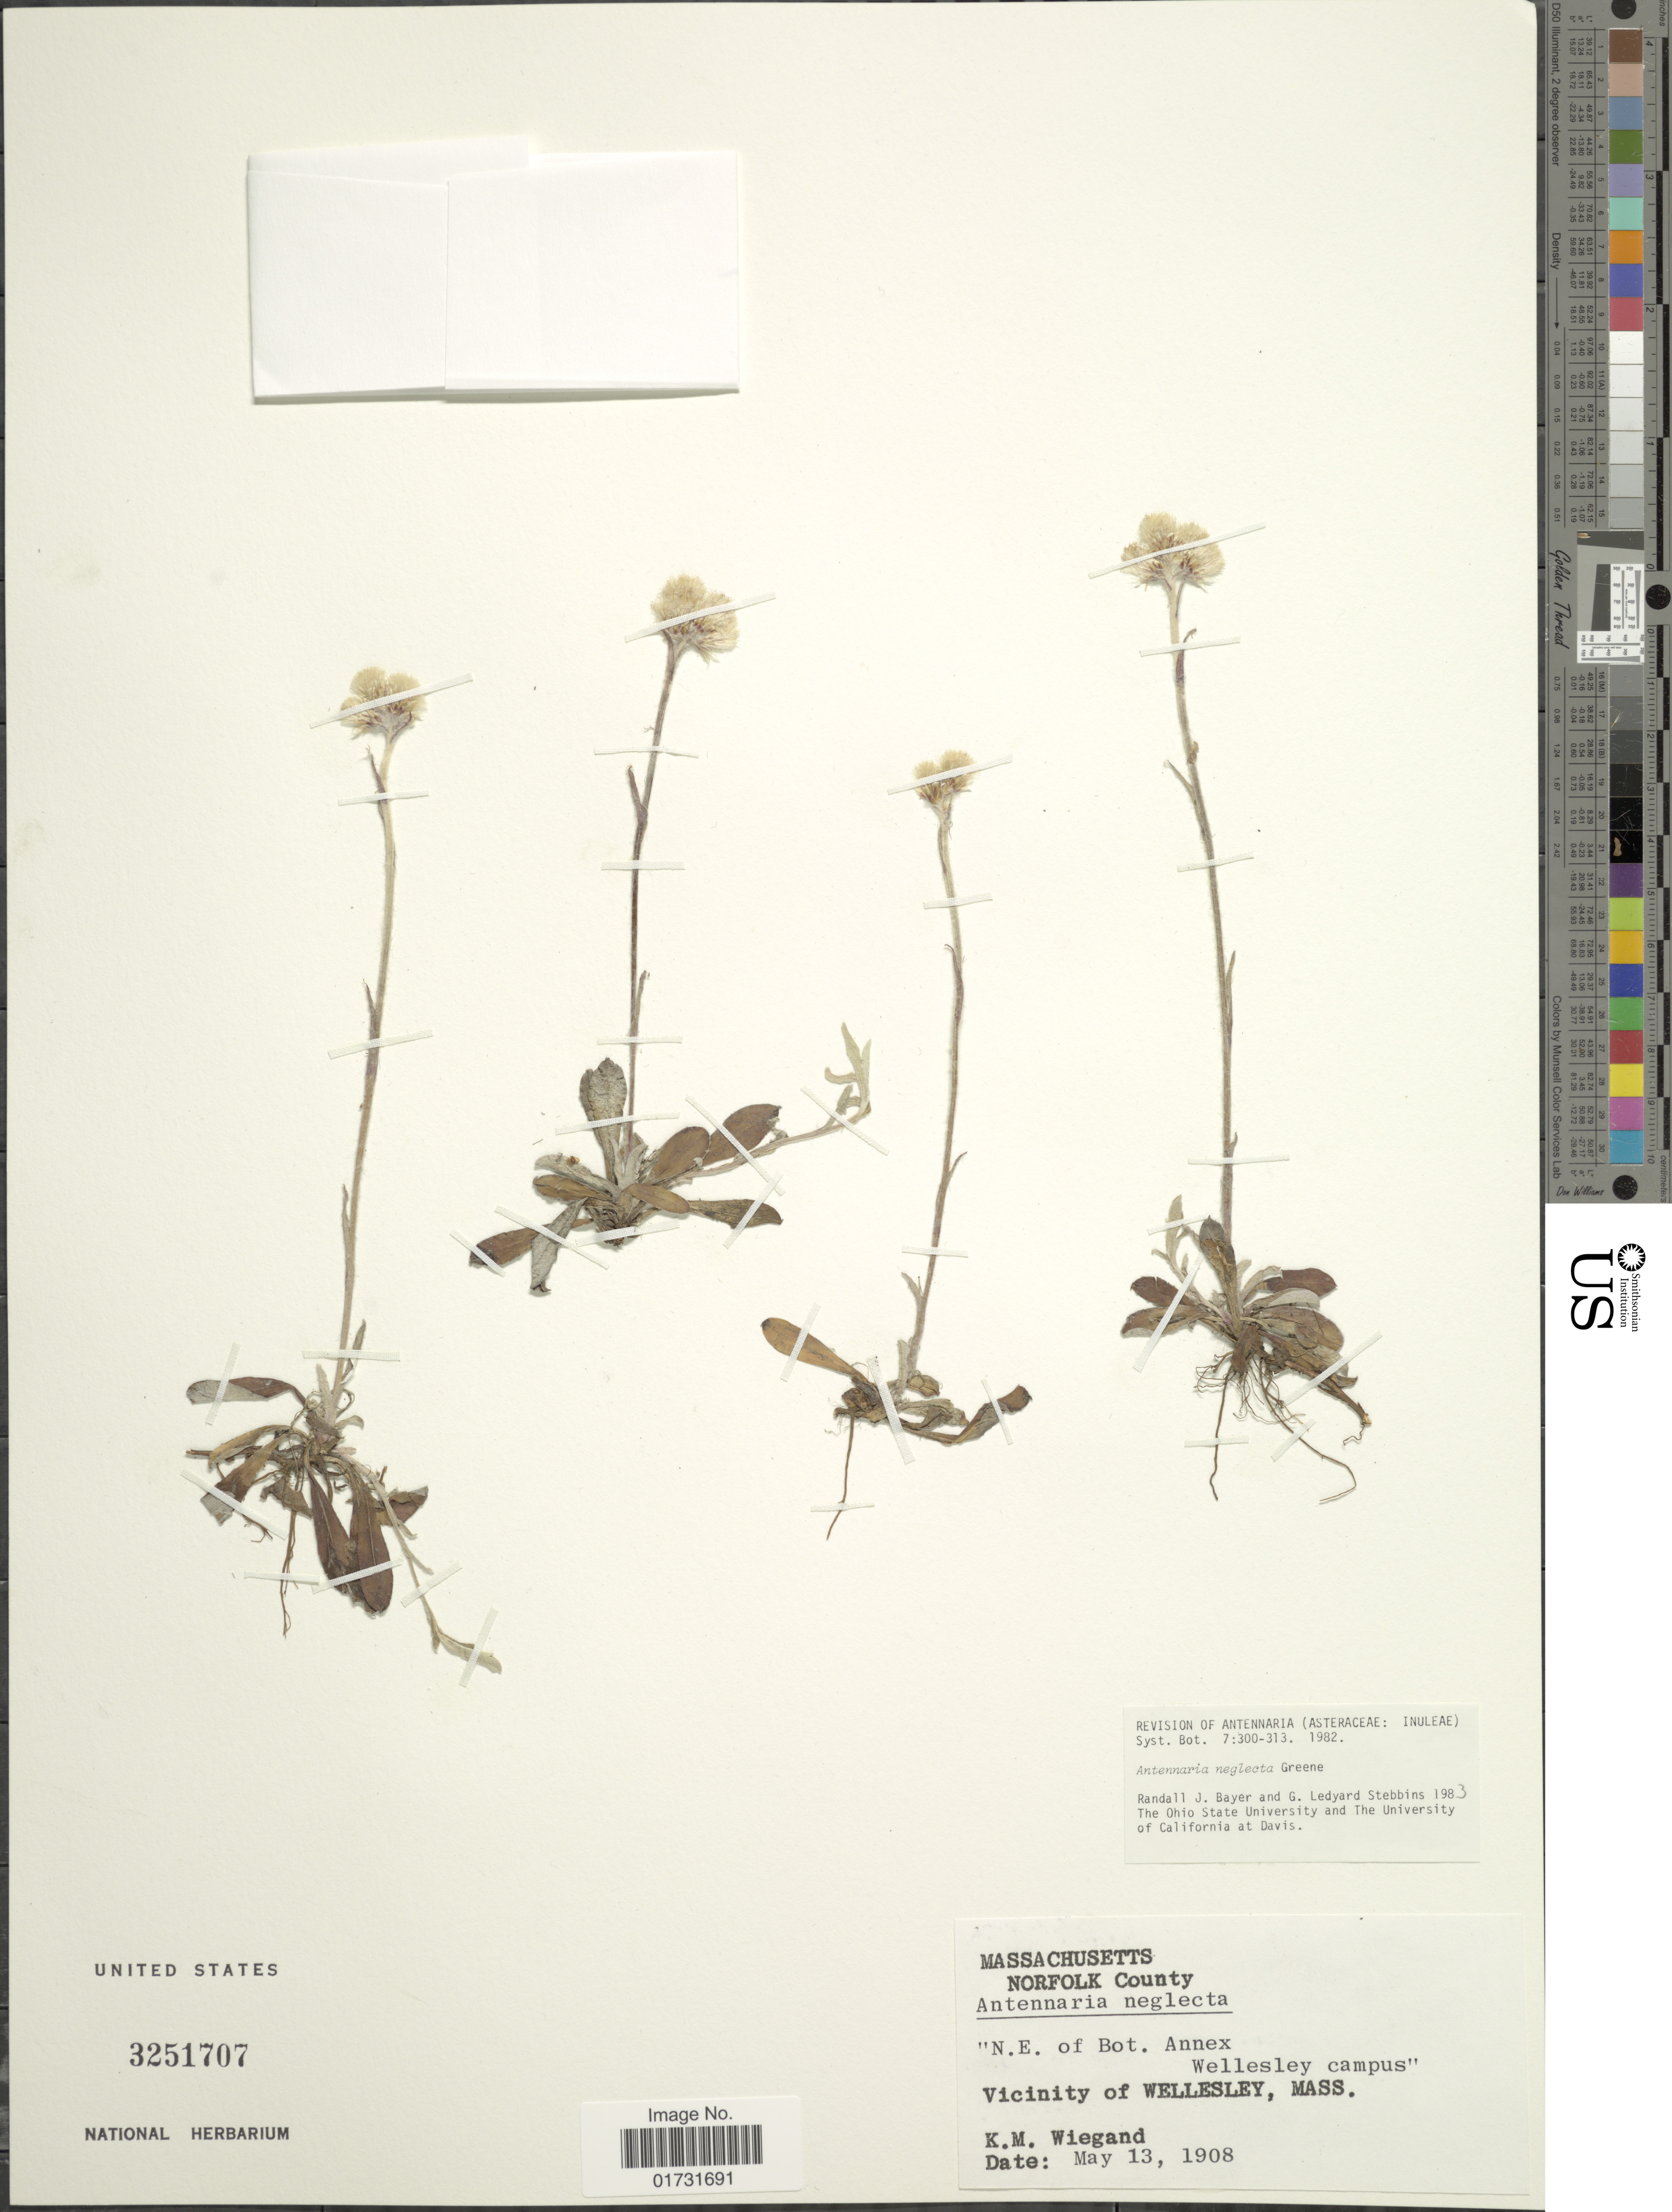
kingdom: Plantae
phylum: Tracheophyta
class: Magnoliopsida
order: Asterales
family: Asteraceae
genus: Antennaria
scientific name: Antennaria neglecta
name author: Greene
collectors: K. M. Wiegand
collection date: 1908-05-13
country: United States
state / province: Massachusetts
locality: Norfolk County. "N.E. of Bot. Annex Wellesley campus" Vicinity of Wellesley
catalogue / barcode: US 3251707